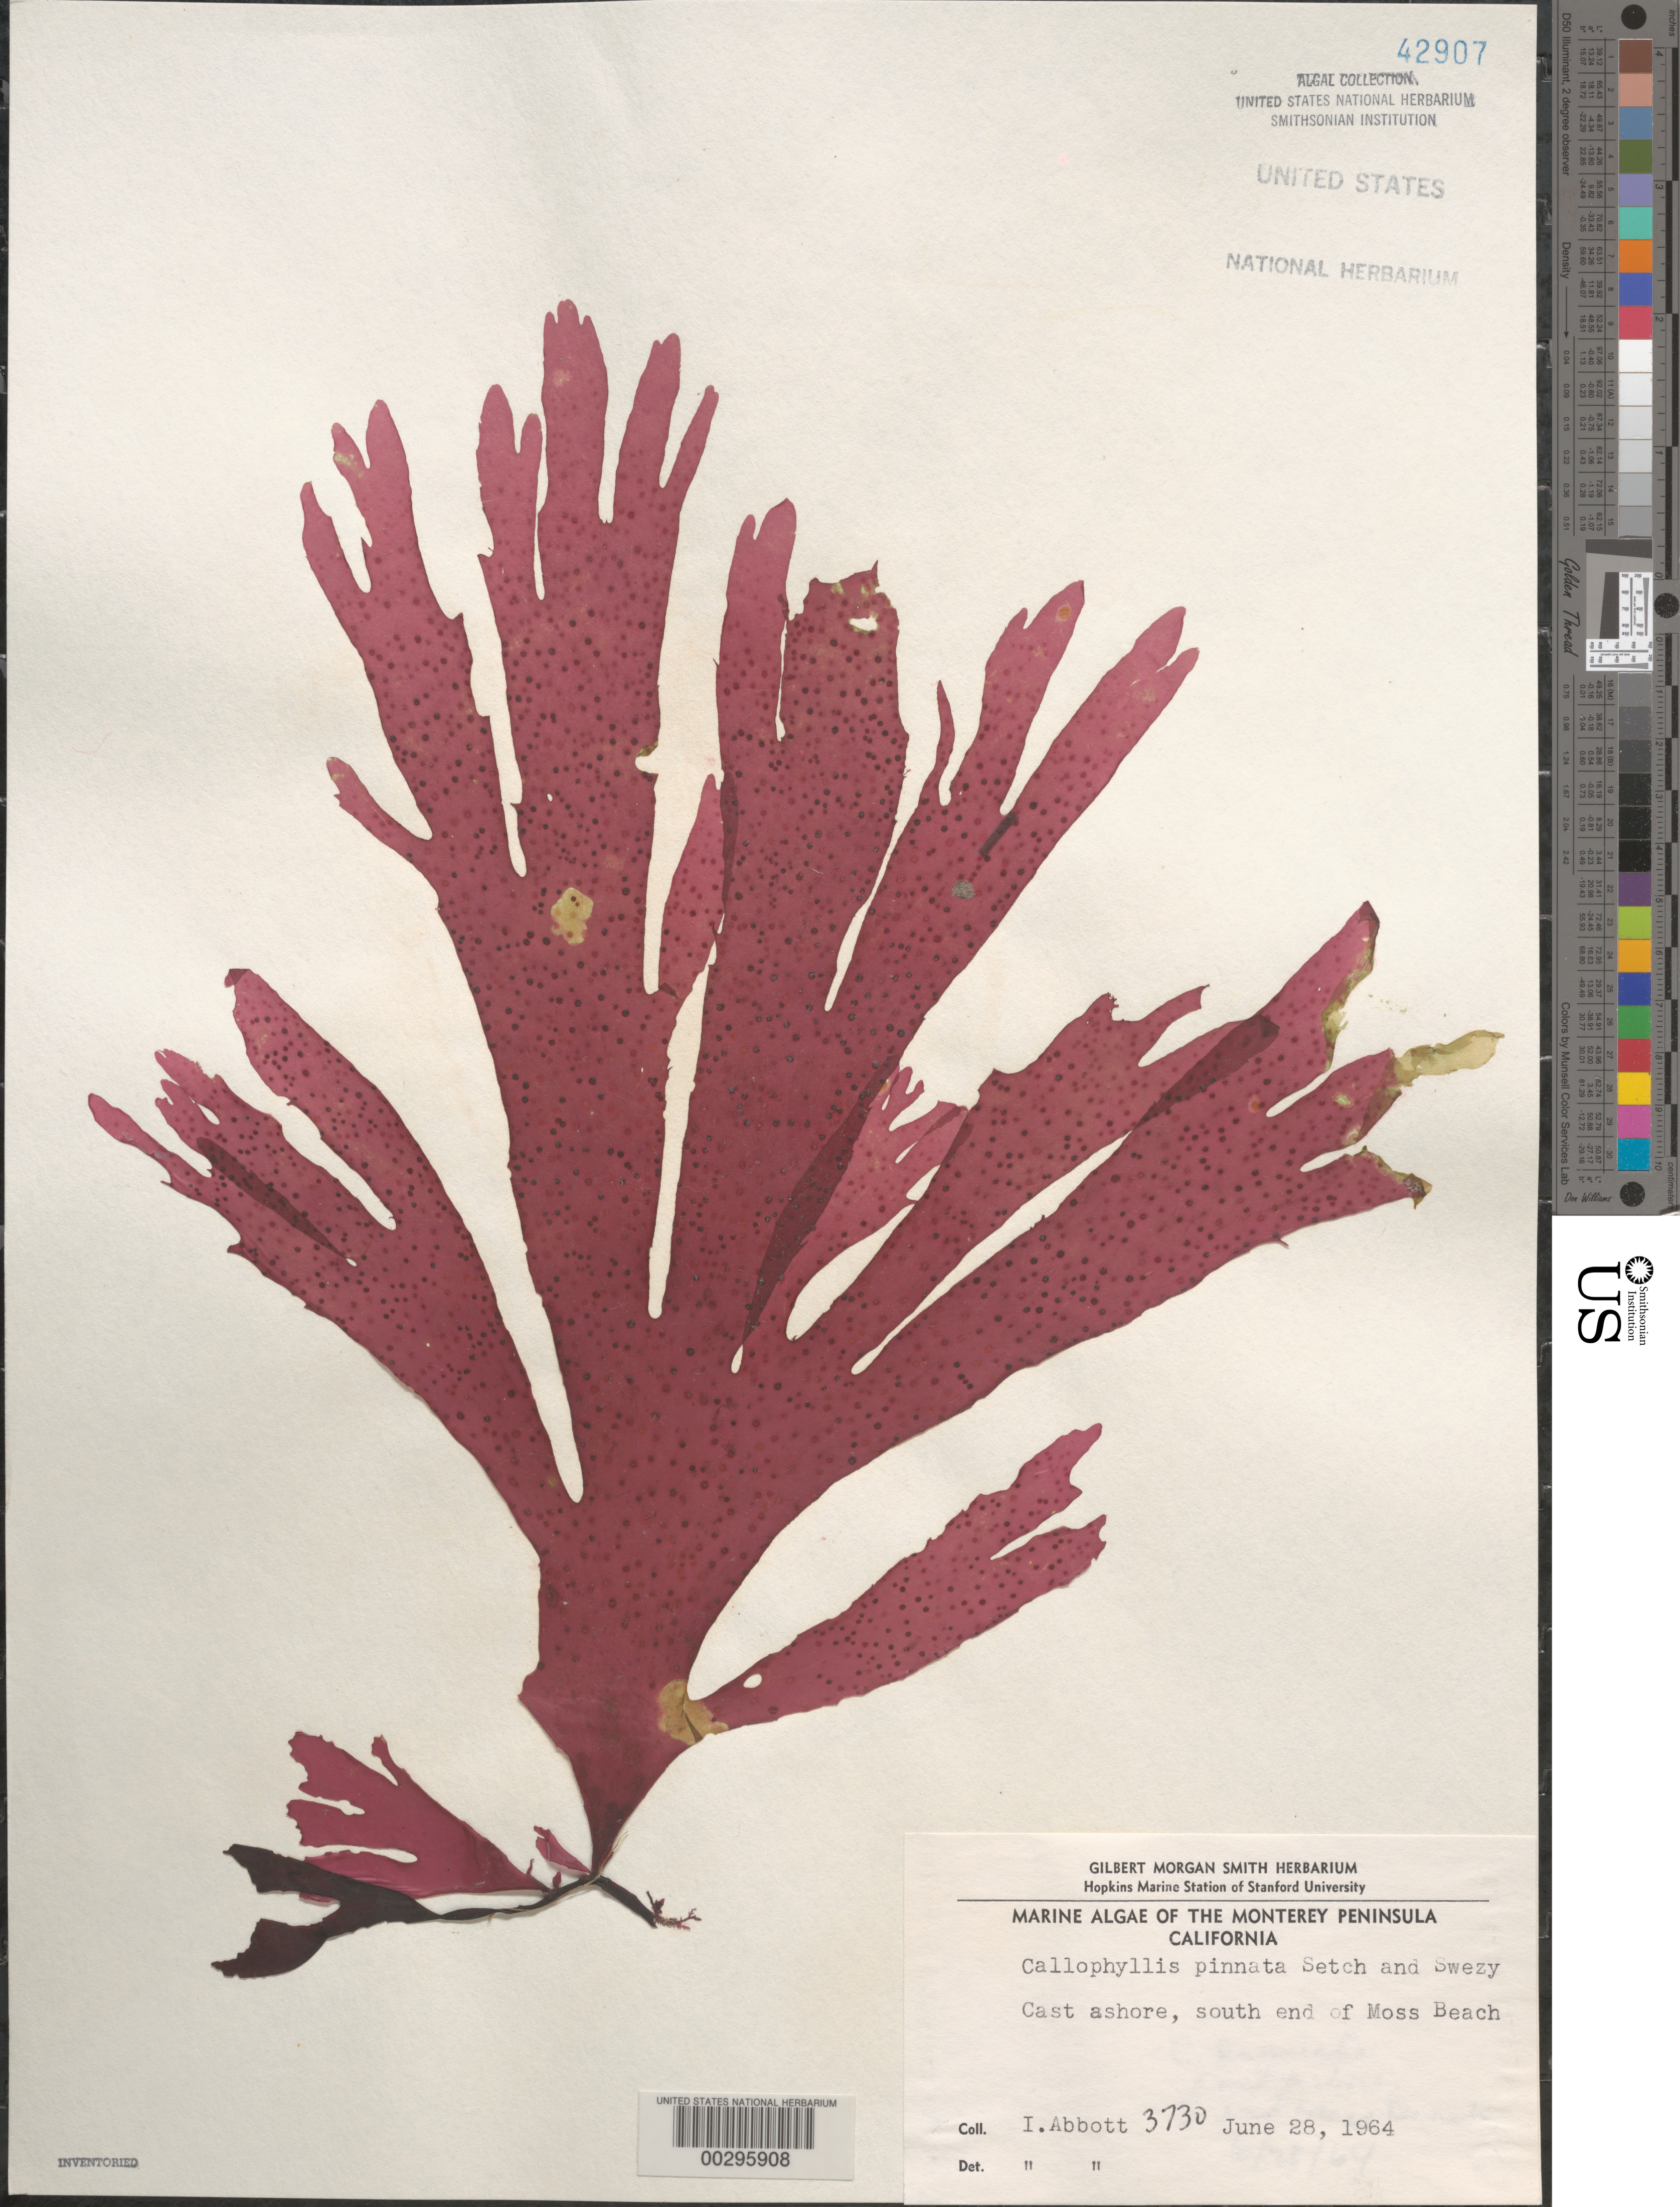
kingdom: Plantae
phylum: Rhodophyta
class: Florideophyceae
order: Gigartinales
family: Kallymeniaceae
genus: Callophyllis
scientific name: Callophyllis pinnata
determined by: Abbott, Isabella A.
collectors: I. A. Abbott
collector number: IAA 3730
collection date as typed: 28 Jun 1964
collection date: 1964-06-28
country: United States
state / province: California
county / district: Monterey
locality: Moss Beach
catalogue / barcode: US 42907